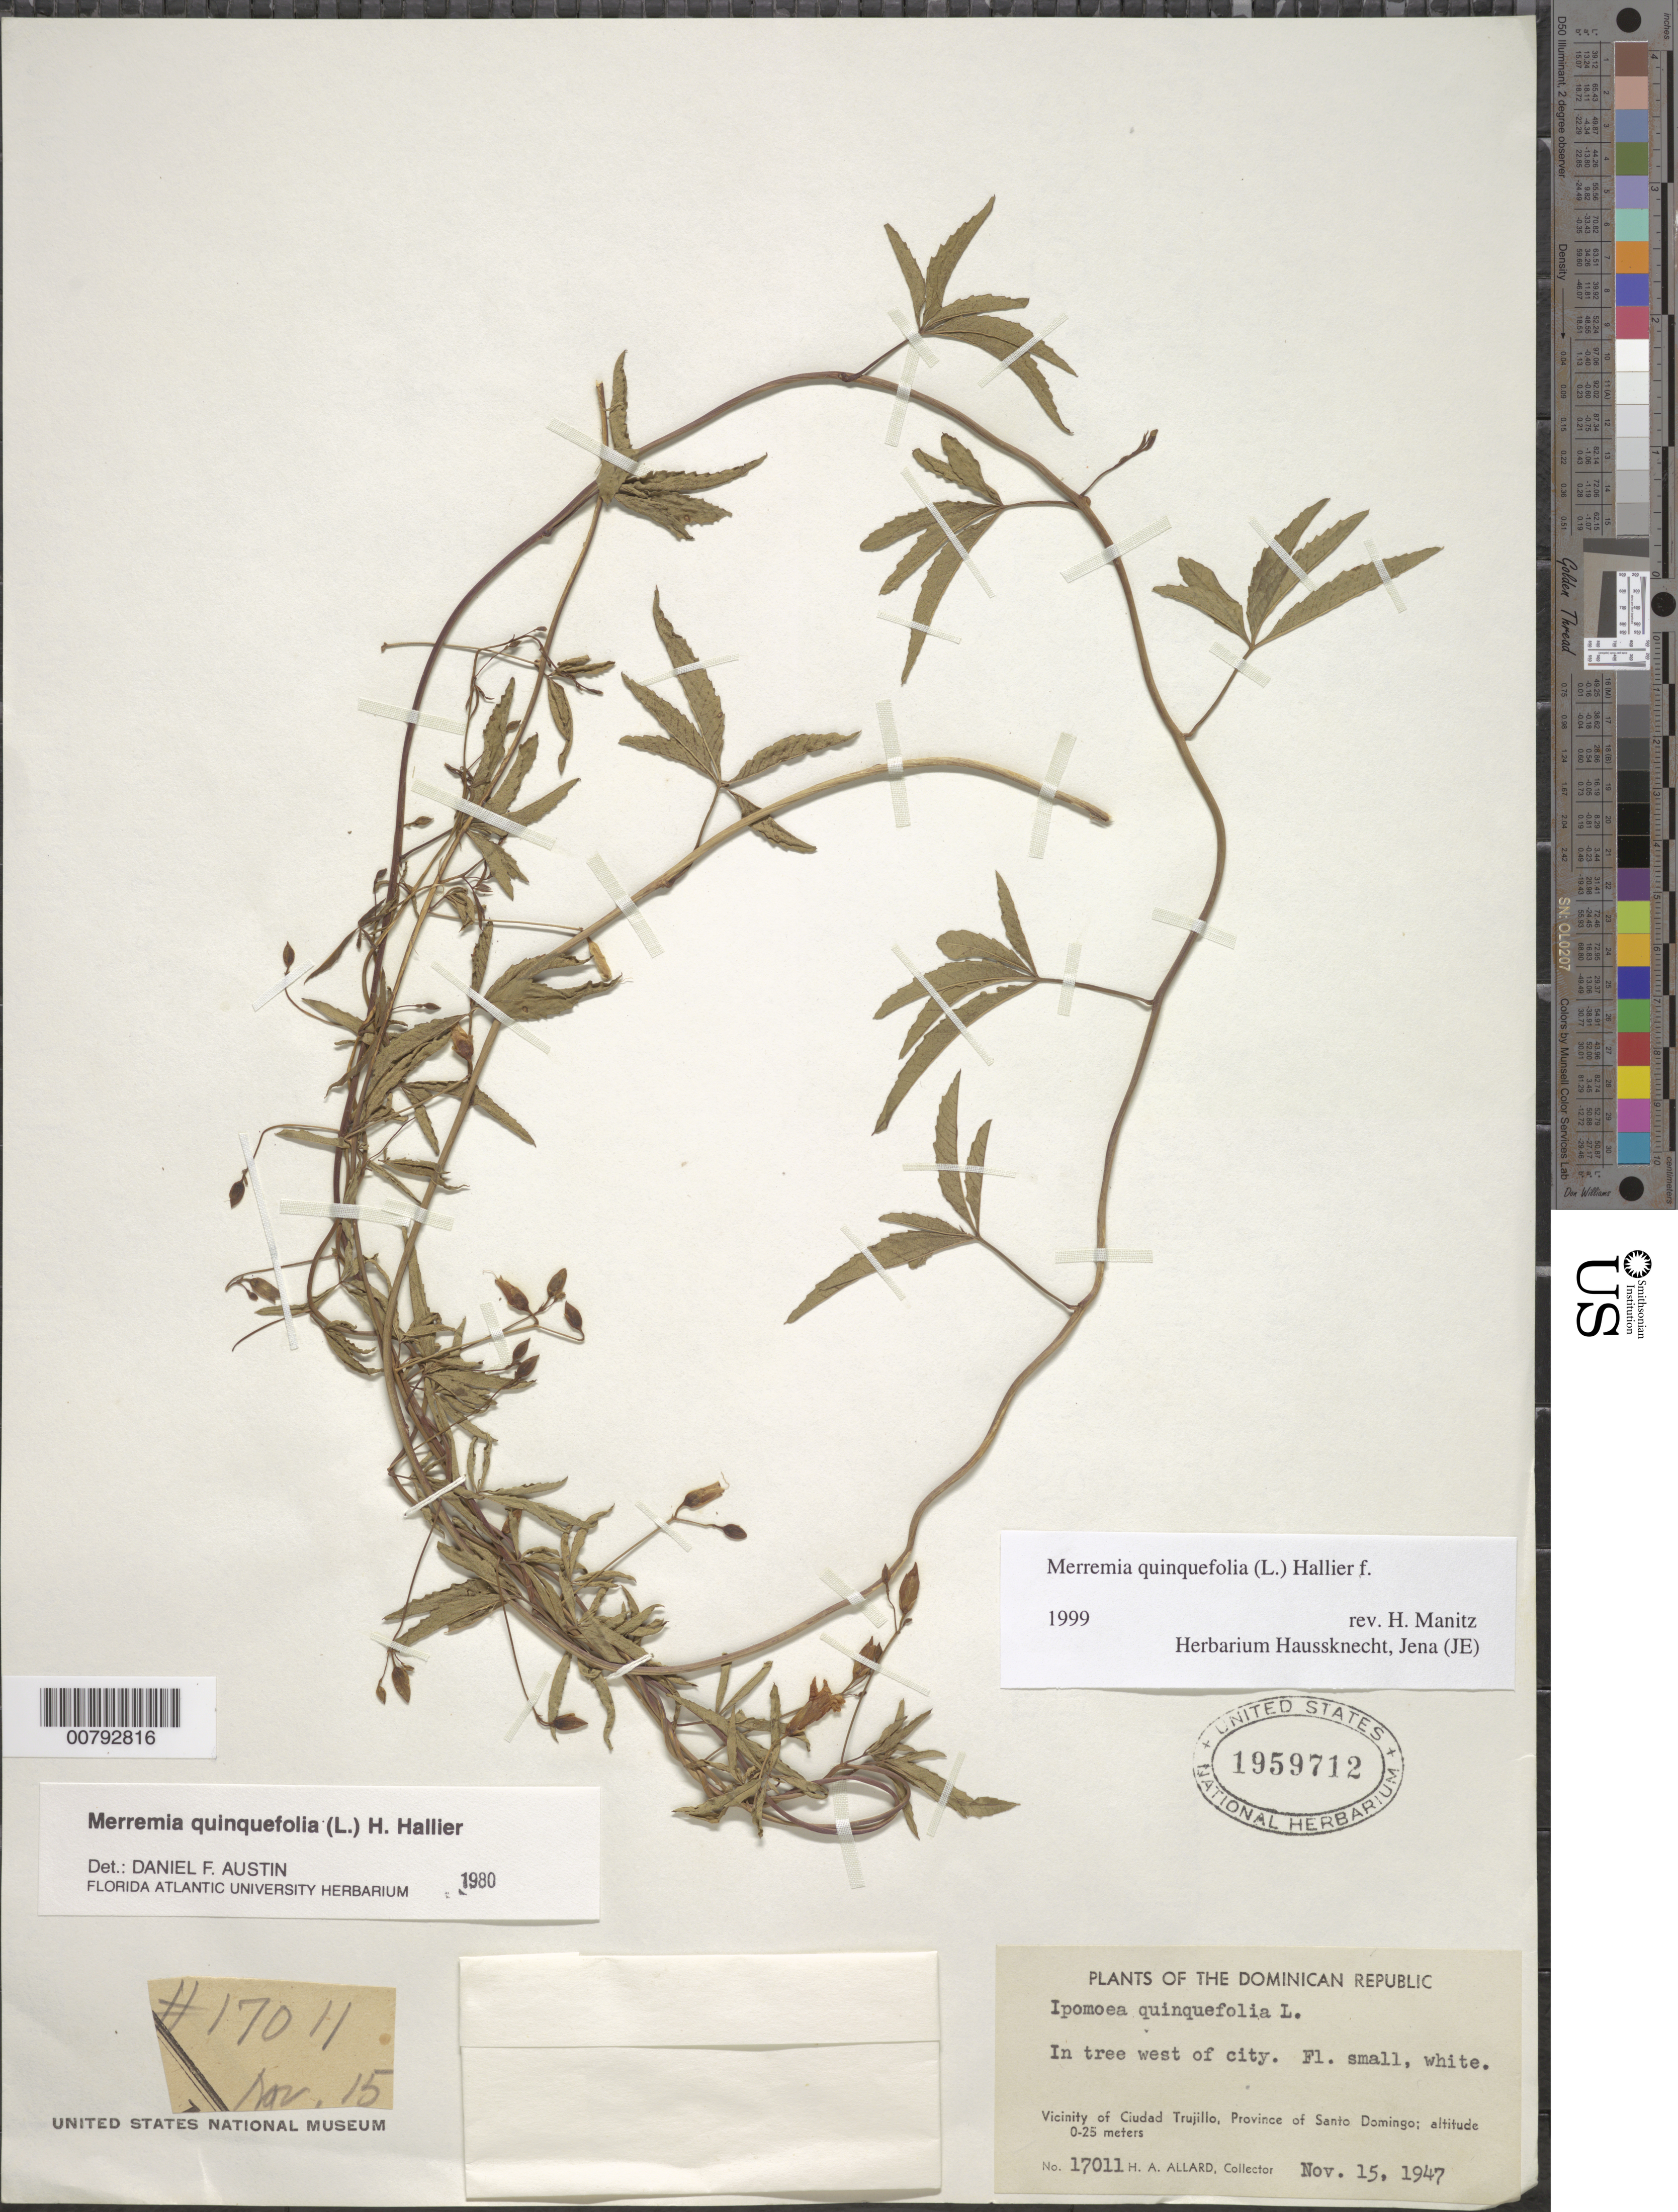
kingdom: Plantae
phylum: Tracheophyta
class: Magnoliopsida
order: Solanales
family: Convolvulaceae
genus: Distimake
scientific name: Distimake quinquefolius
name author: (L.) A. R. Simões & Staples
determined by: Strong, Mark T., (BOT), Smithsonian Institution - National Museum of Natural History (UNITED STATES)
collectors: H. A. Allard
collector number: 17011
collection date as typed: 15 Nov 1947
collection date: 1947-11-15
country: Dominican Republic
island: Hispaniola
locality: Province of Santo Domingo, vicinity of Ciudad Trujillo, west of city.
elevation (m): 0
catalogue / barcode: US 1959712